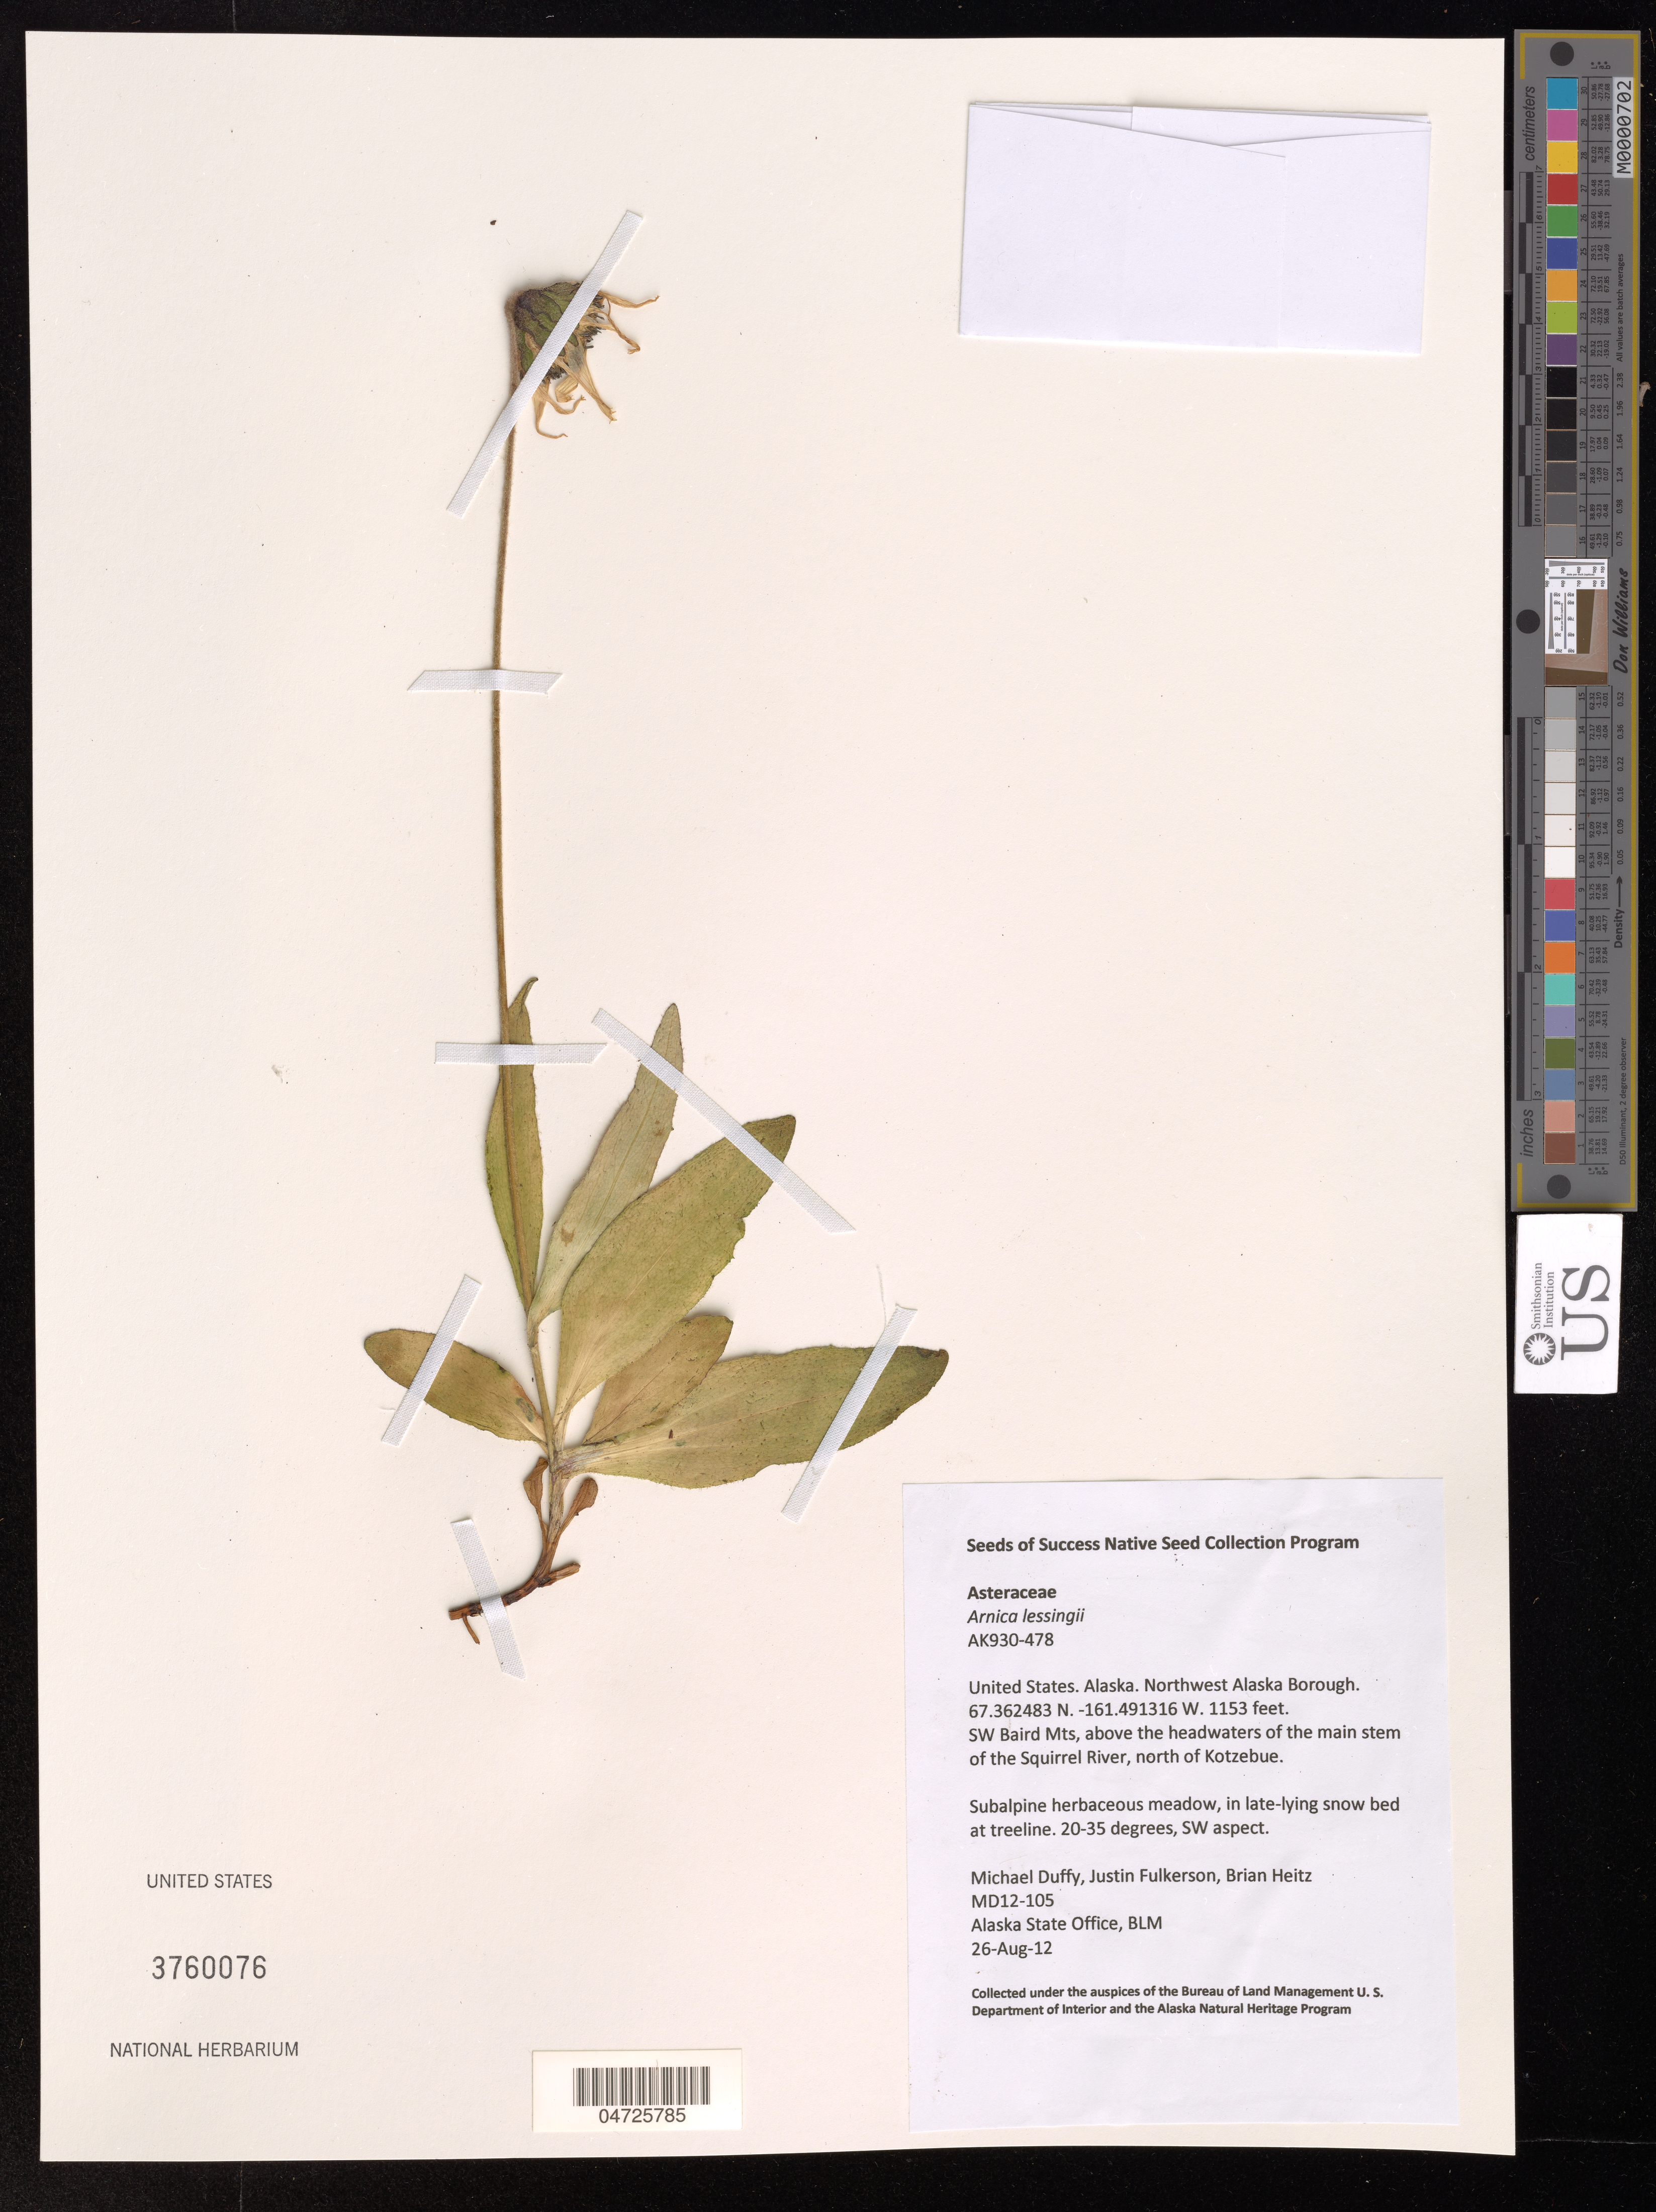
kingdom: Plantae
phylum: Tracheophyta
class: Magnoliopsida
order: Asterales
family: Asteraceae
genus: Arnica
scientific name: Arnica lessingii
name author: (Torr. & A. Gray) Greene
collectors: M. Duffy, J. Fulkerson & B. Heitz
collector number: MD12-105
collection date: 2012-08-26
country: United States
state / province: Alaska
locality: Northwest Alaska Borough. SW Baird Mts, above the headwaters of the main stem of the Squirrel River, north of Kotzebue. SW aspect.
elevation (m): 351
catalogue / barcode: US 3760076